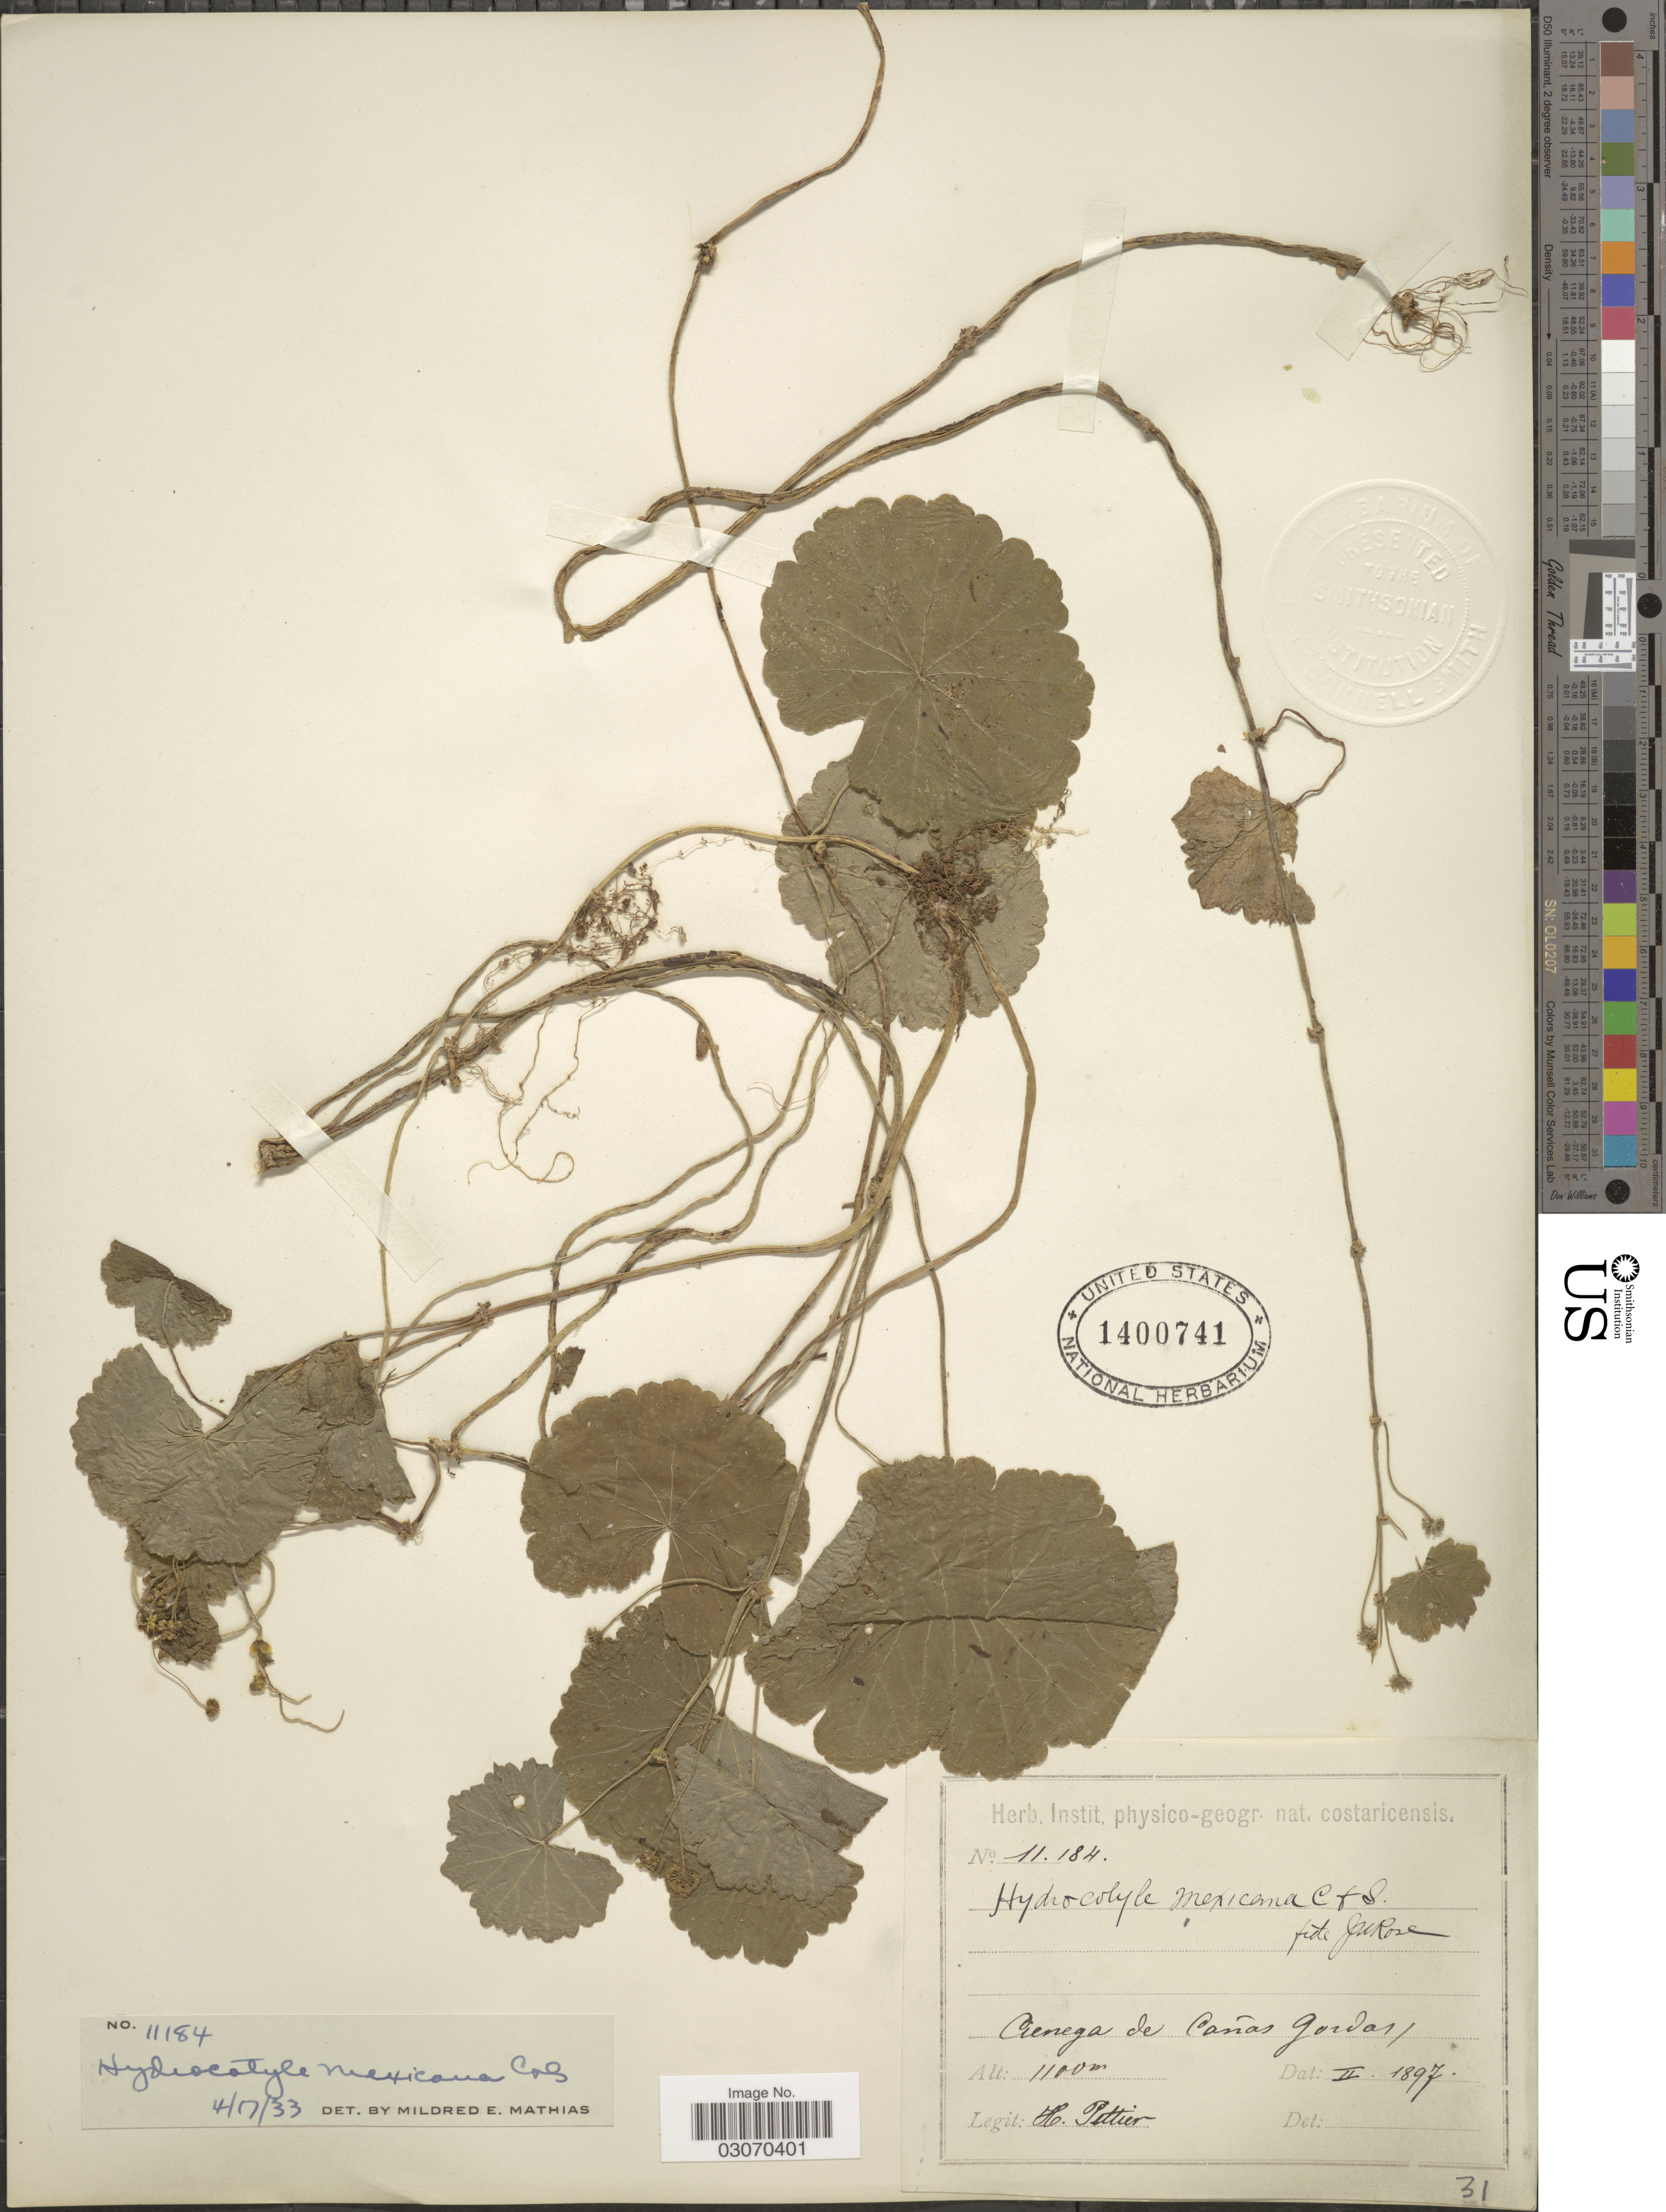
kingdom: Plantae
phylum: Tracheophyta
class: Magnoliopsida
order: Apiales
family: Araliaceae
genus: Hydrocotyle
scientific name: Hydrocotyle mexicana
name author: Schltdl. & Cham.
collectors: H. F. Pittier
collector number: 11184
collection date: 1897-02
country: Costa Rica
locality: Cienega de Cañas Gordas.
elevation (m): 1100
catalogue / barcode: US 1400741